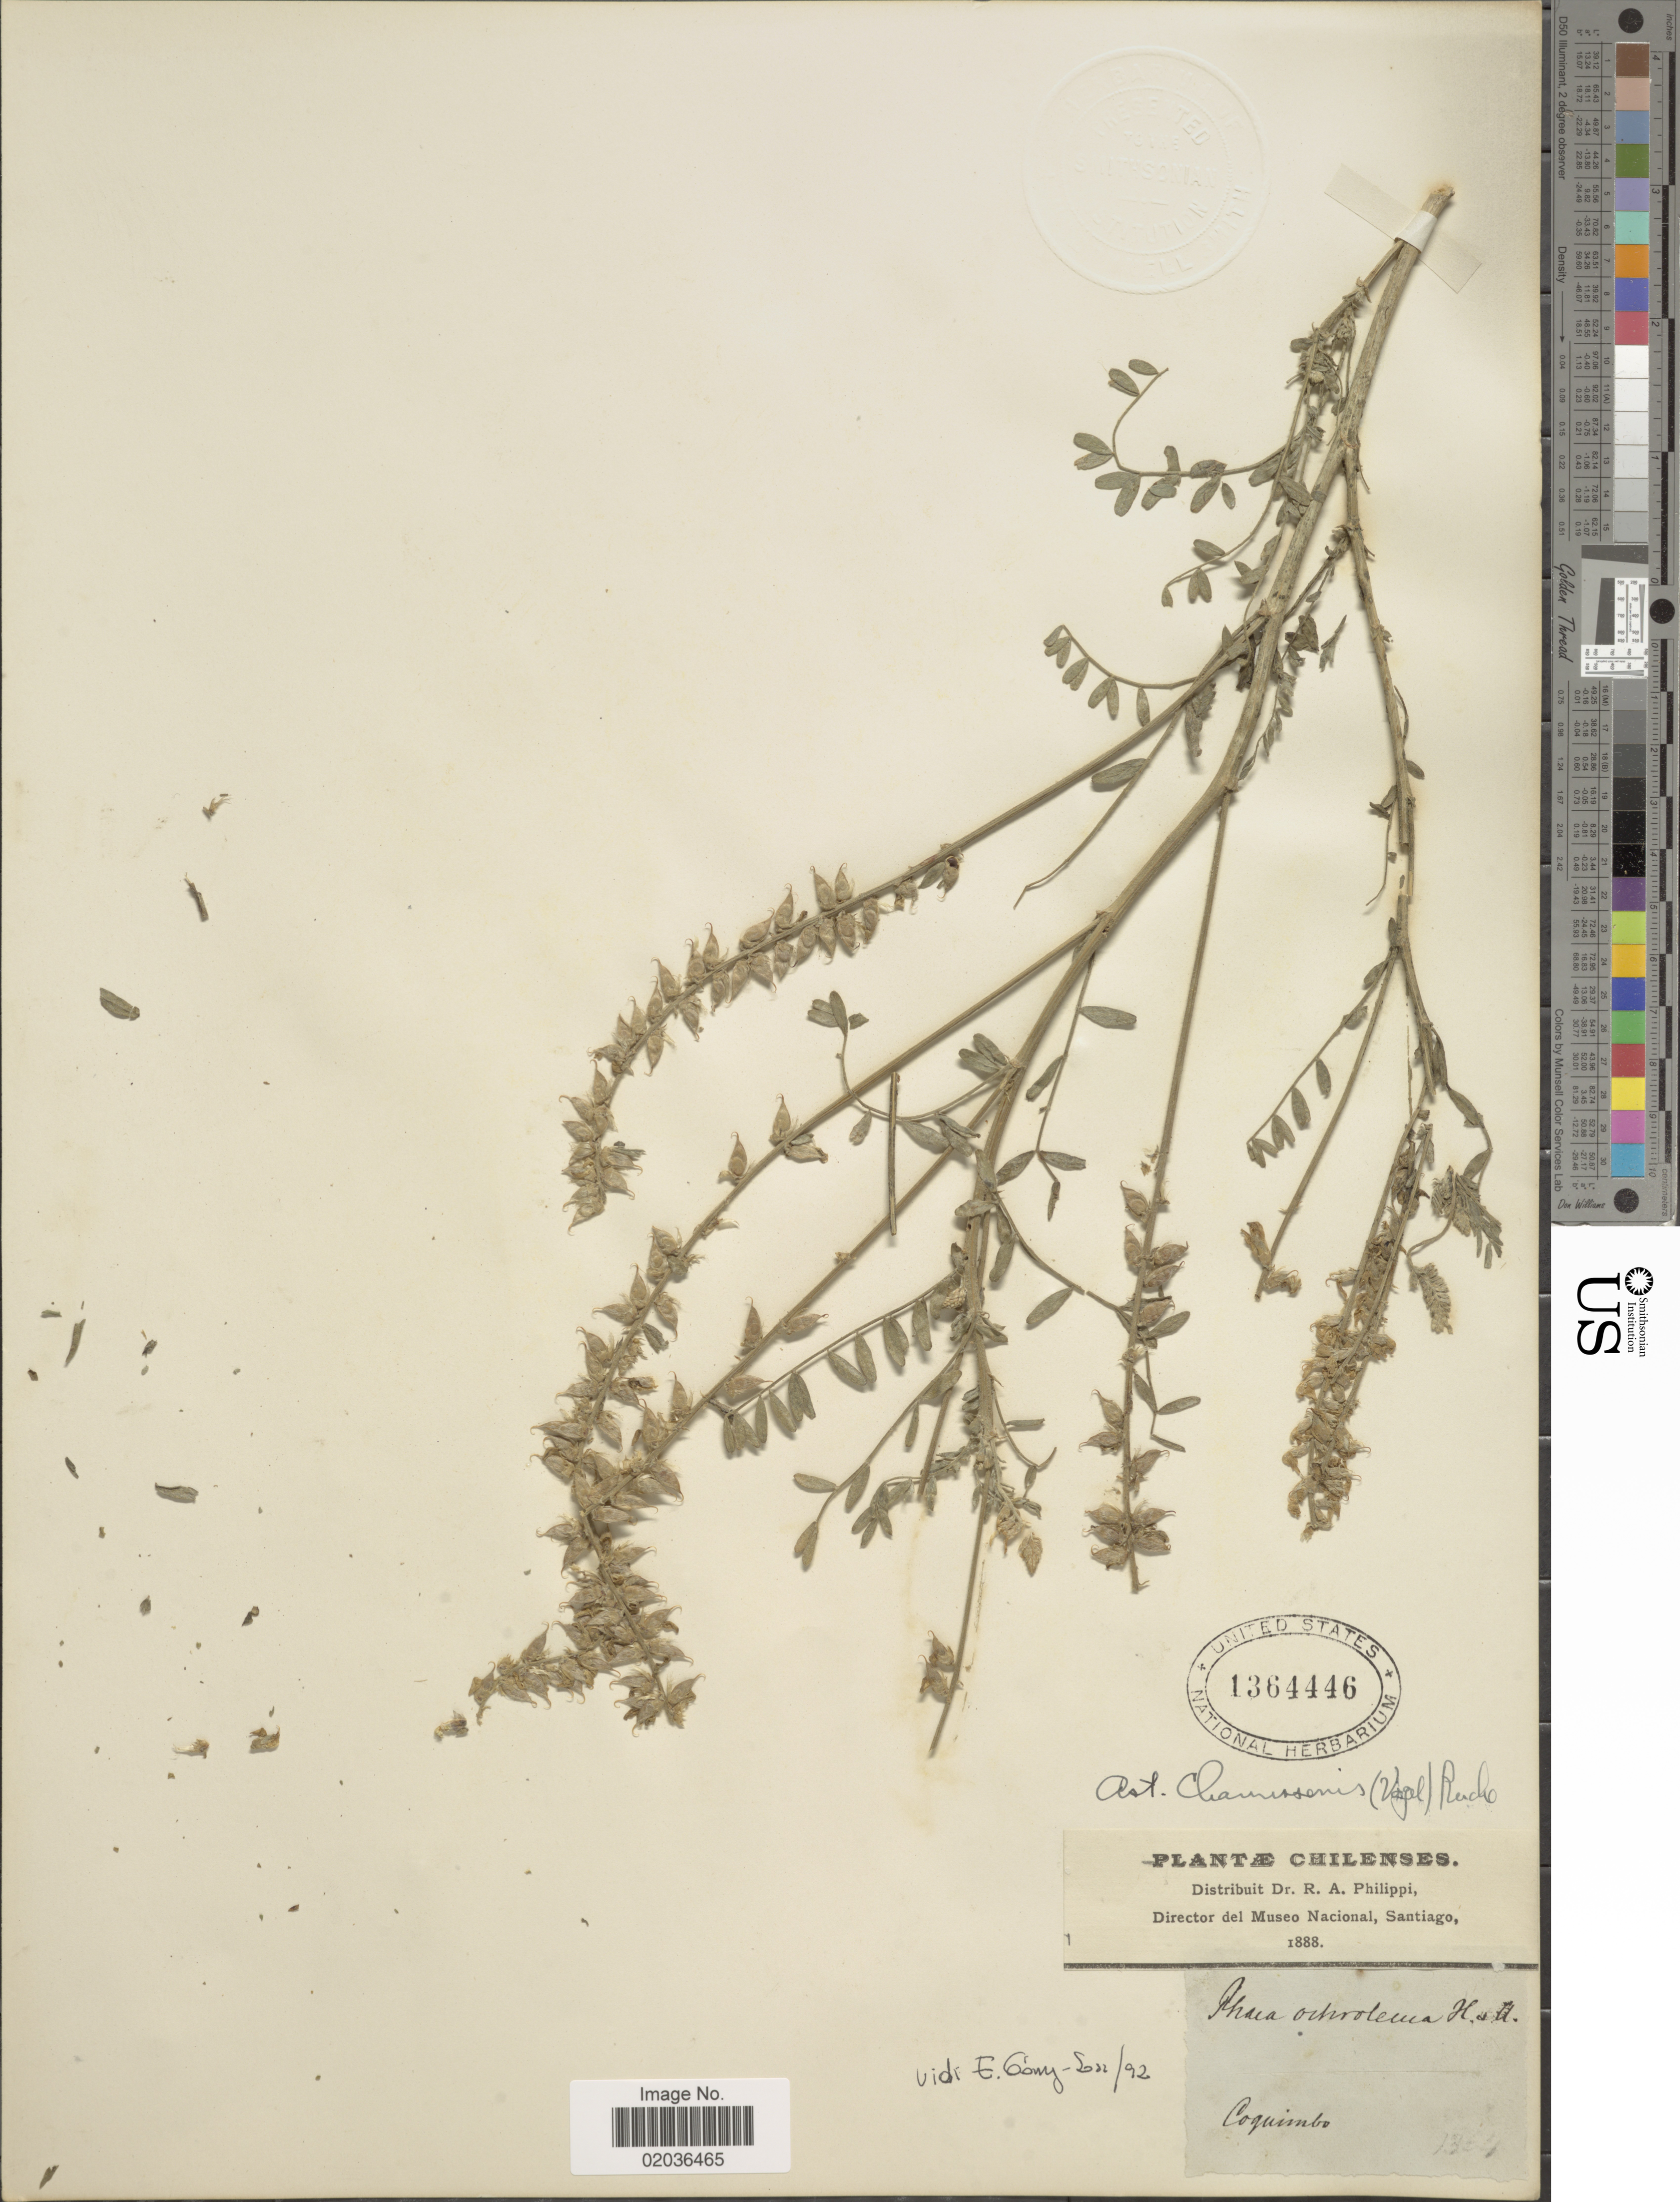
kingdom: Plantae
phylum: Tracheophyta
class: Magnoliopsida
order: Fabales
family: Fabaceae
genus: Astragalus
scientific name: Astragalus chamissonis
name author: (Vogel) Reiche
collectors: R. A. Philippi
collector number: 1364?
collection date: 1888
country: Chile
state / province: Coquimbo (IV)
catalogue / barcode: US 1364446